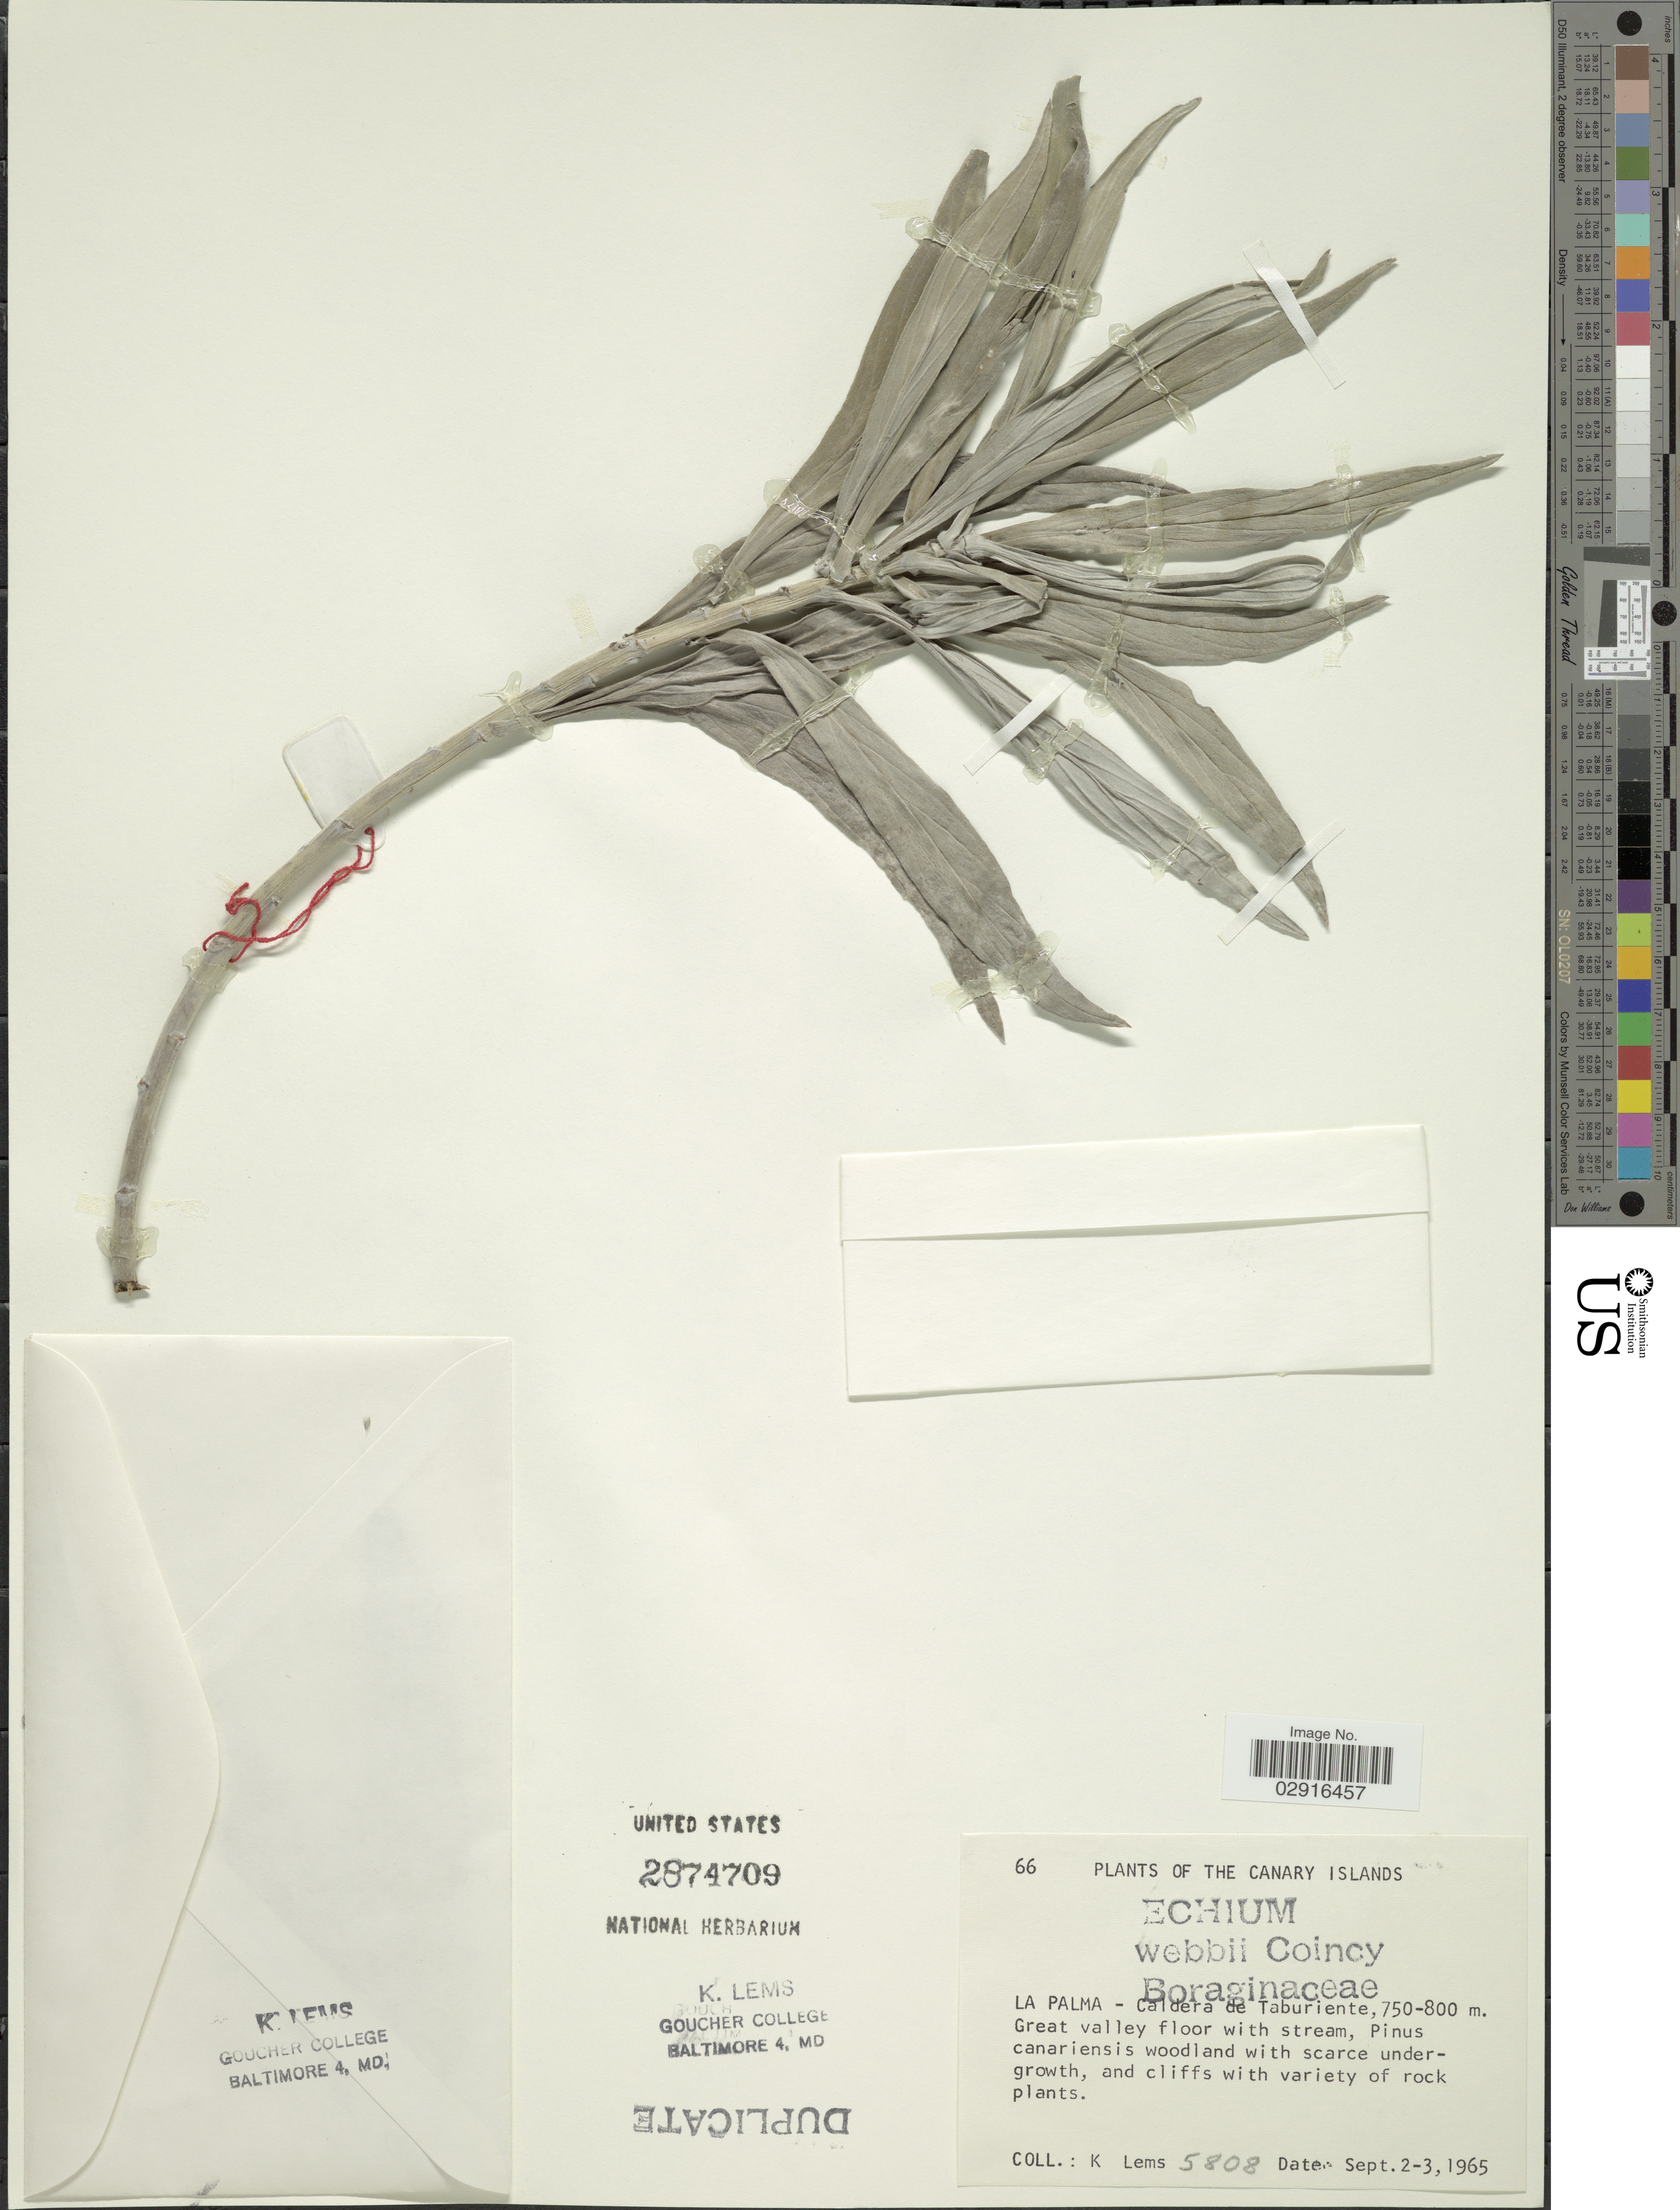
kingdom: Plantae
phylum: Tracheophyta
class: Magnoliopsida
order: Boraginales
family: Boraginaceae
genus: Echium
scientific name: Echium webbii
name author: Coincy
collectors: K. Lems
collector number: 5808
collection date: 1965-09-02/1965-09-03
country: Spain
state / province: Canarias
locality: The Canary Islands. La Palma - Caldera de Taburiente.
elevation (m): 750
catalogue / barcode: US 2874709